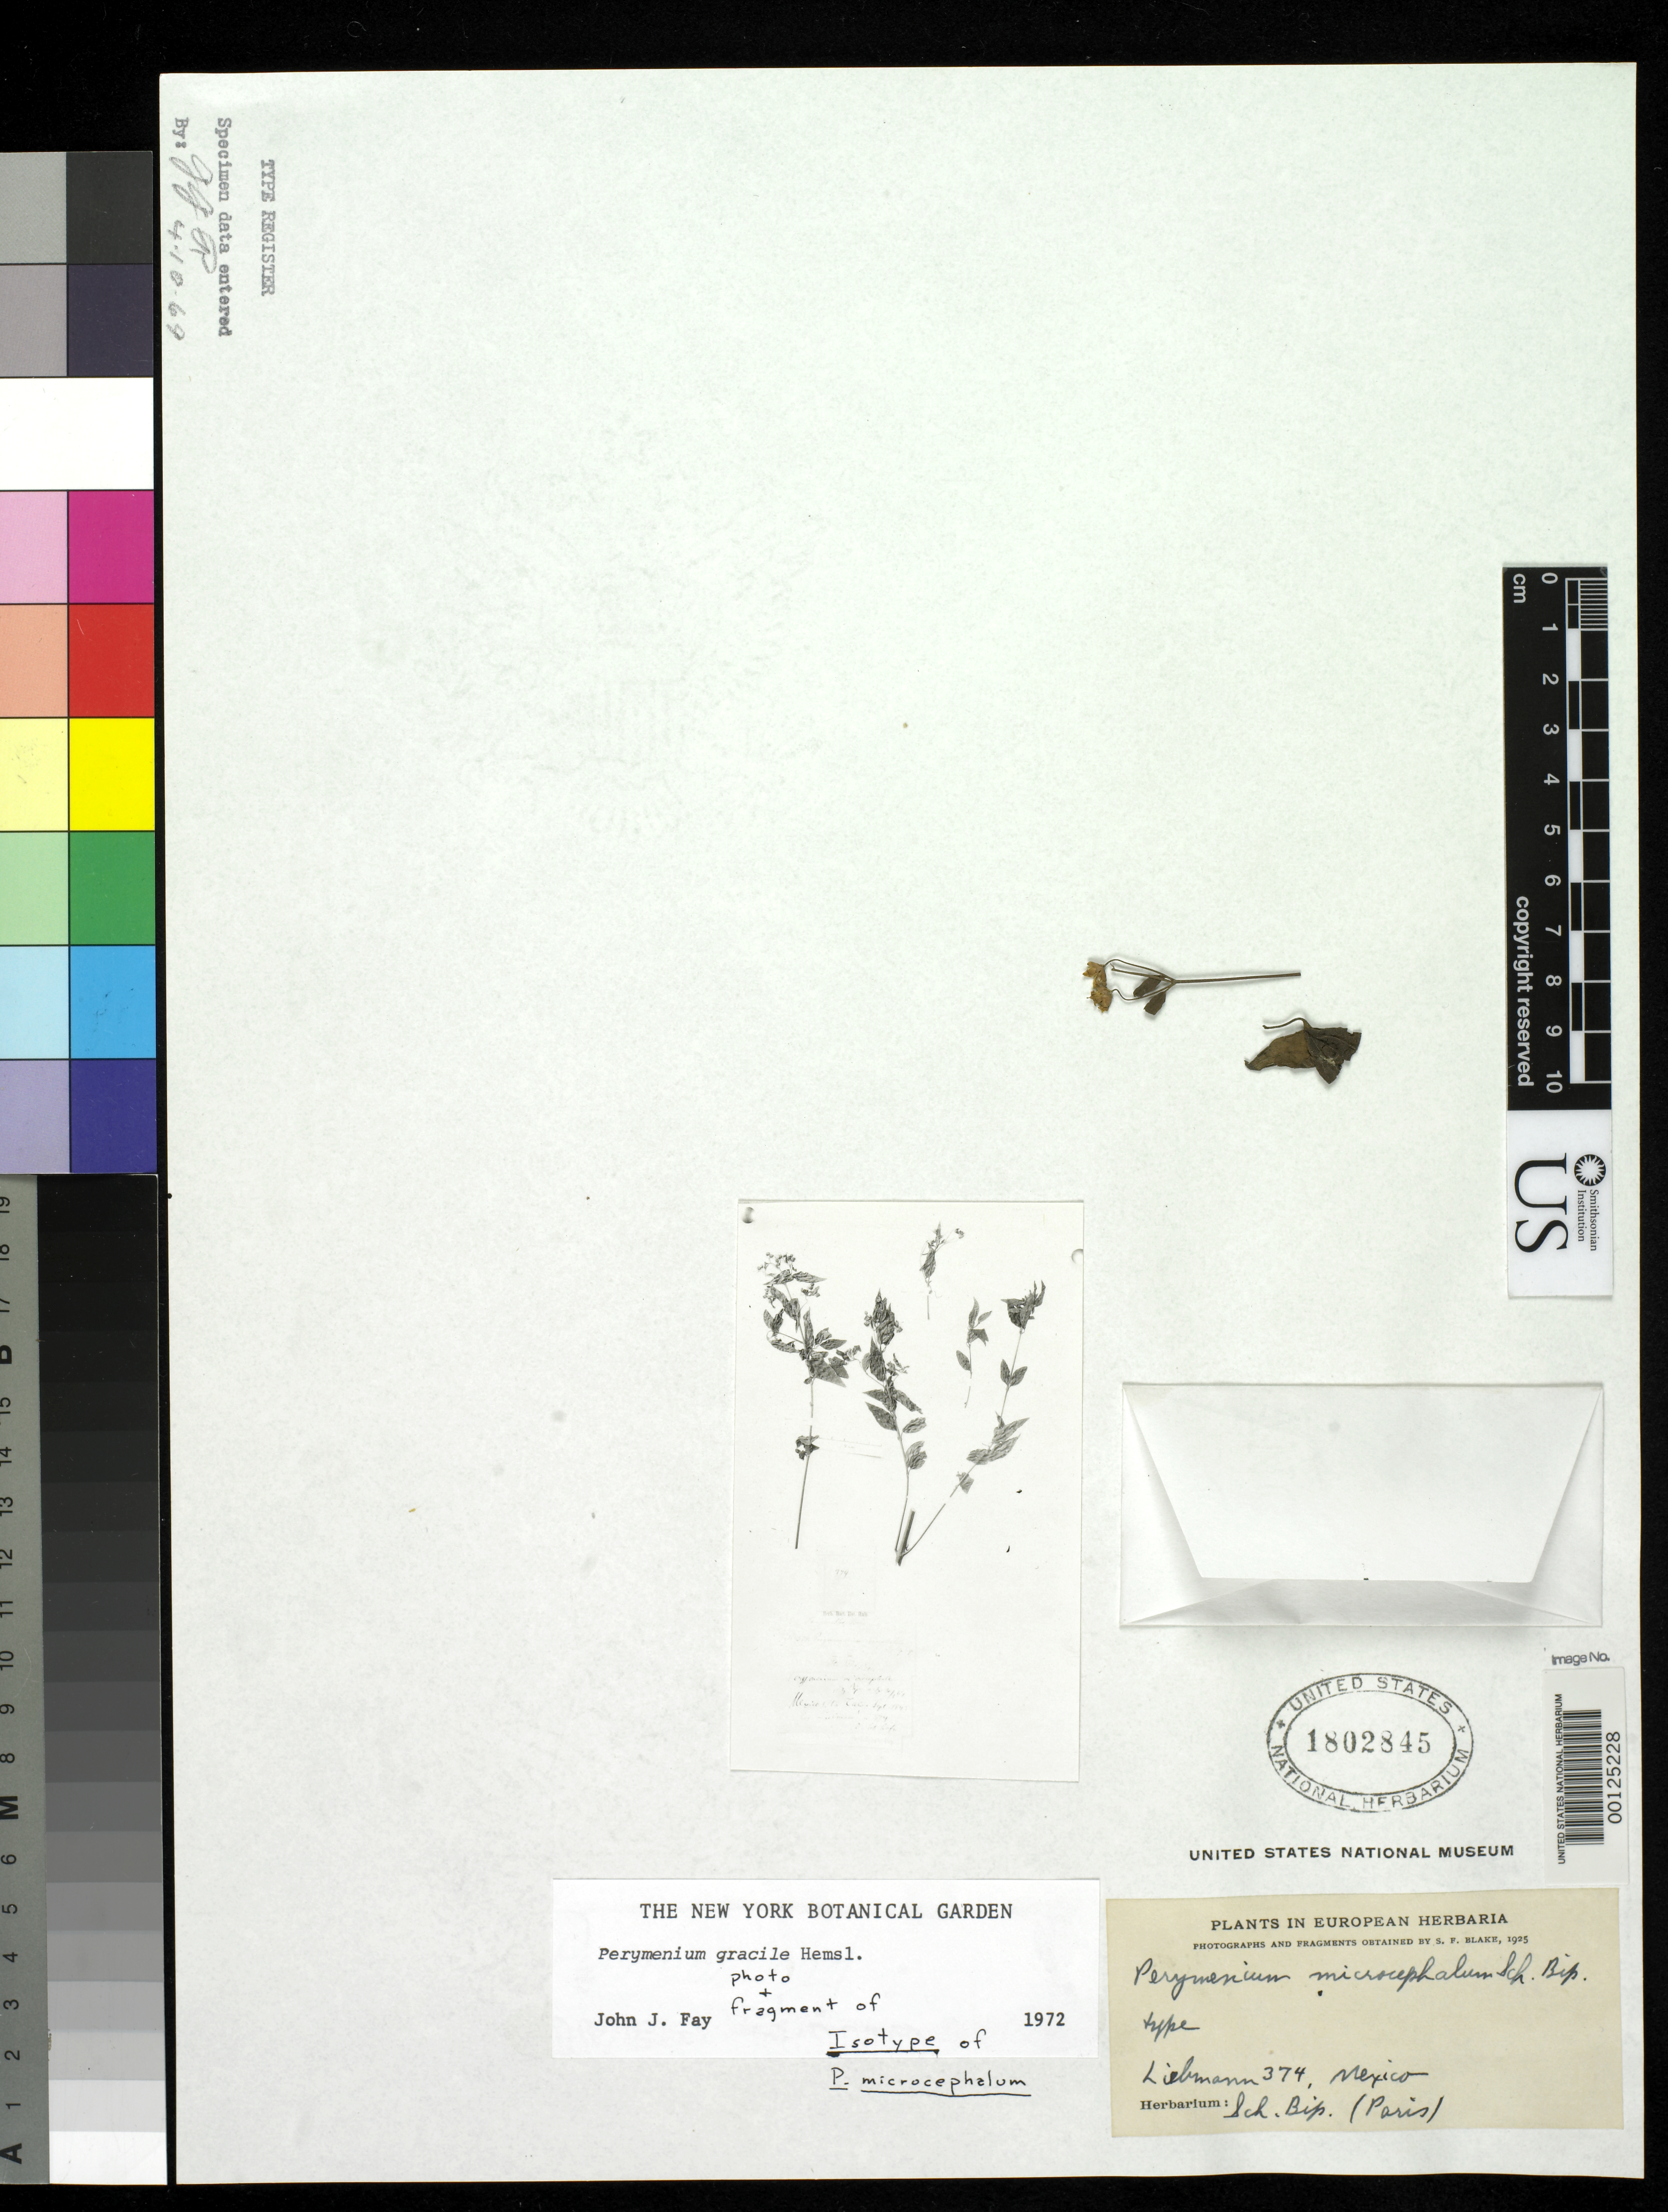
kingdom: Plantae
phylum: Tracheophyta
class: Magnoliopsida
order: Asterales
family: Asteraceae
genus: Perymenium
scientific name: Perymenium microcephalum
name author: Sch. Bip. ex Klatt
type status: Type Material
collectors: F. M. Liebmann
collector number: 374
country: Mexico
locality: E of Monserrat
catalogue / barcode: US 1802845